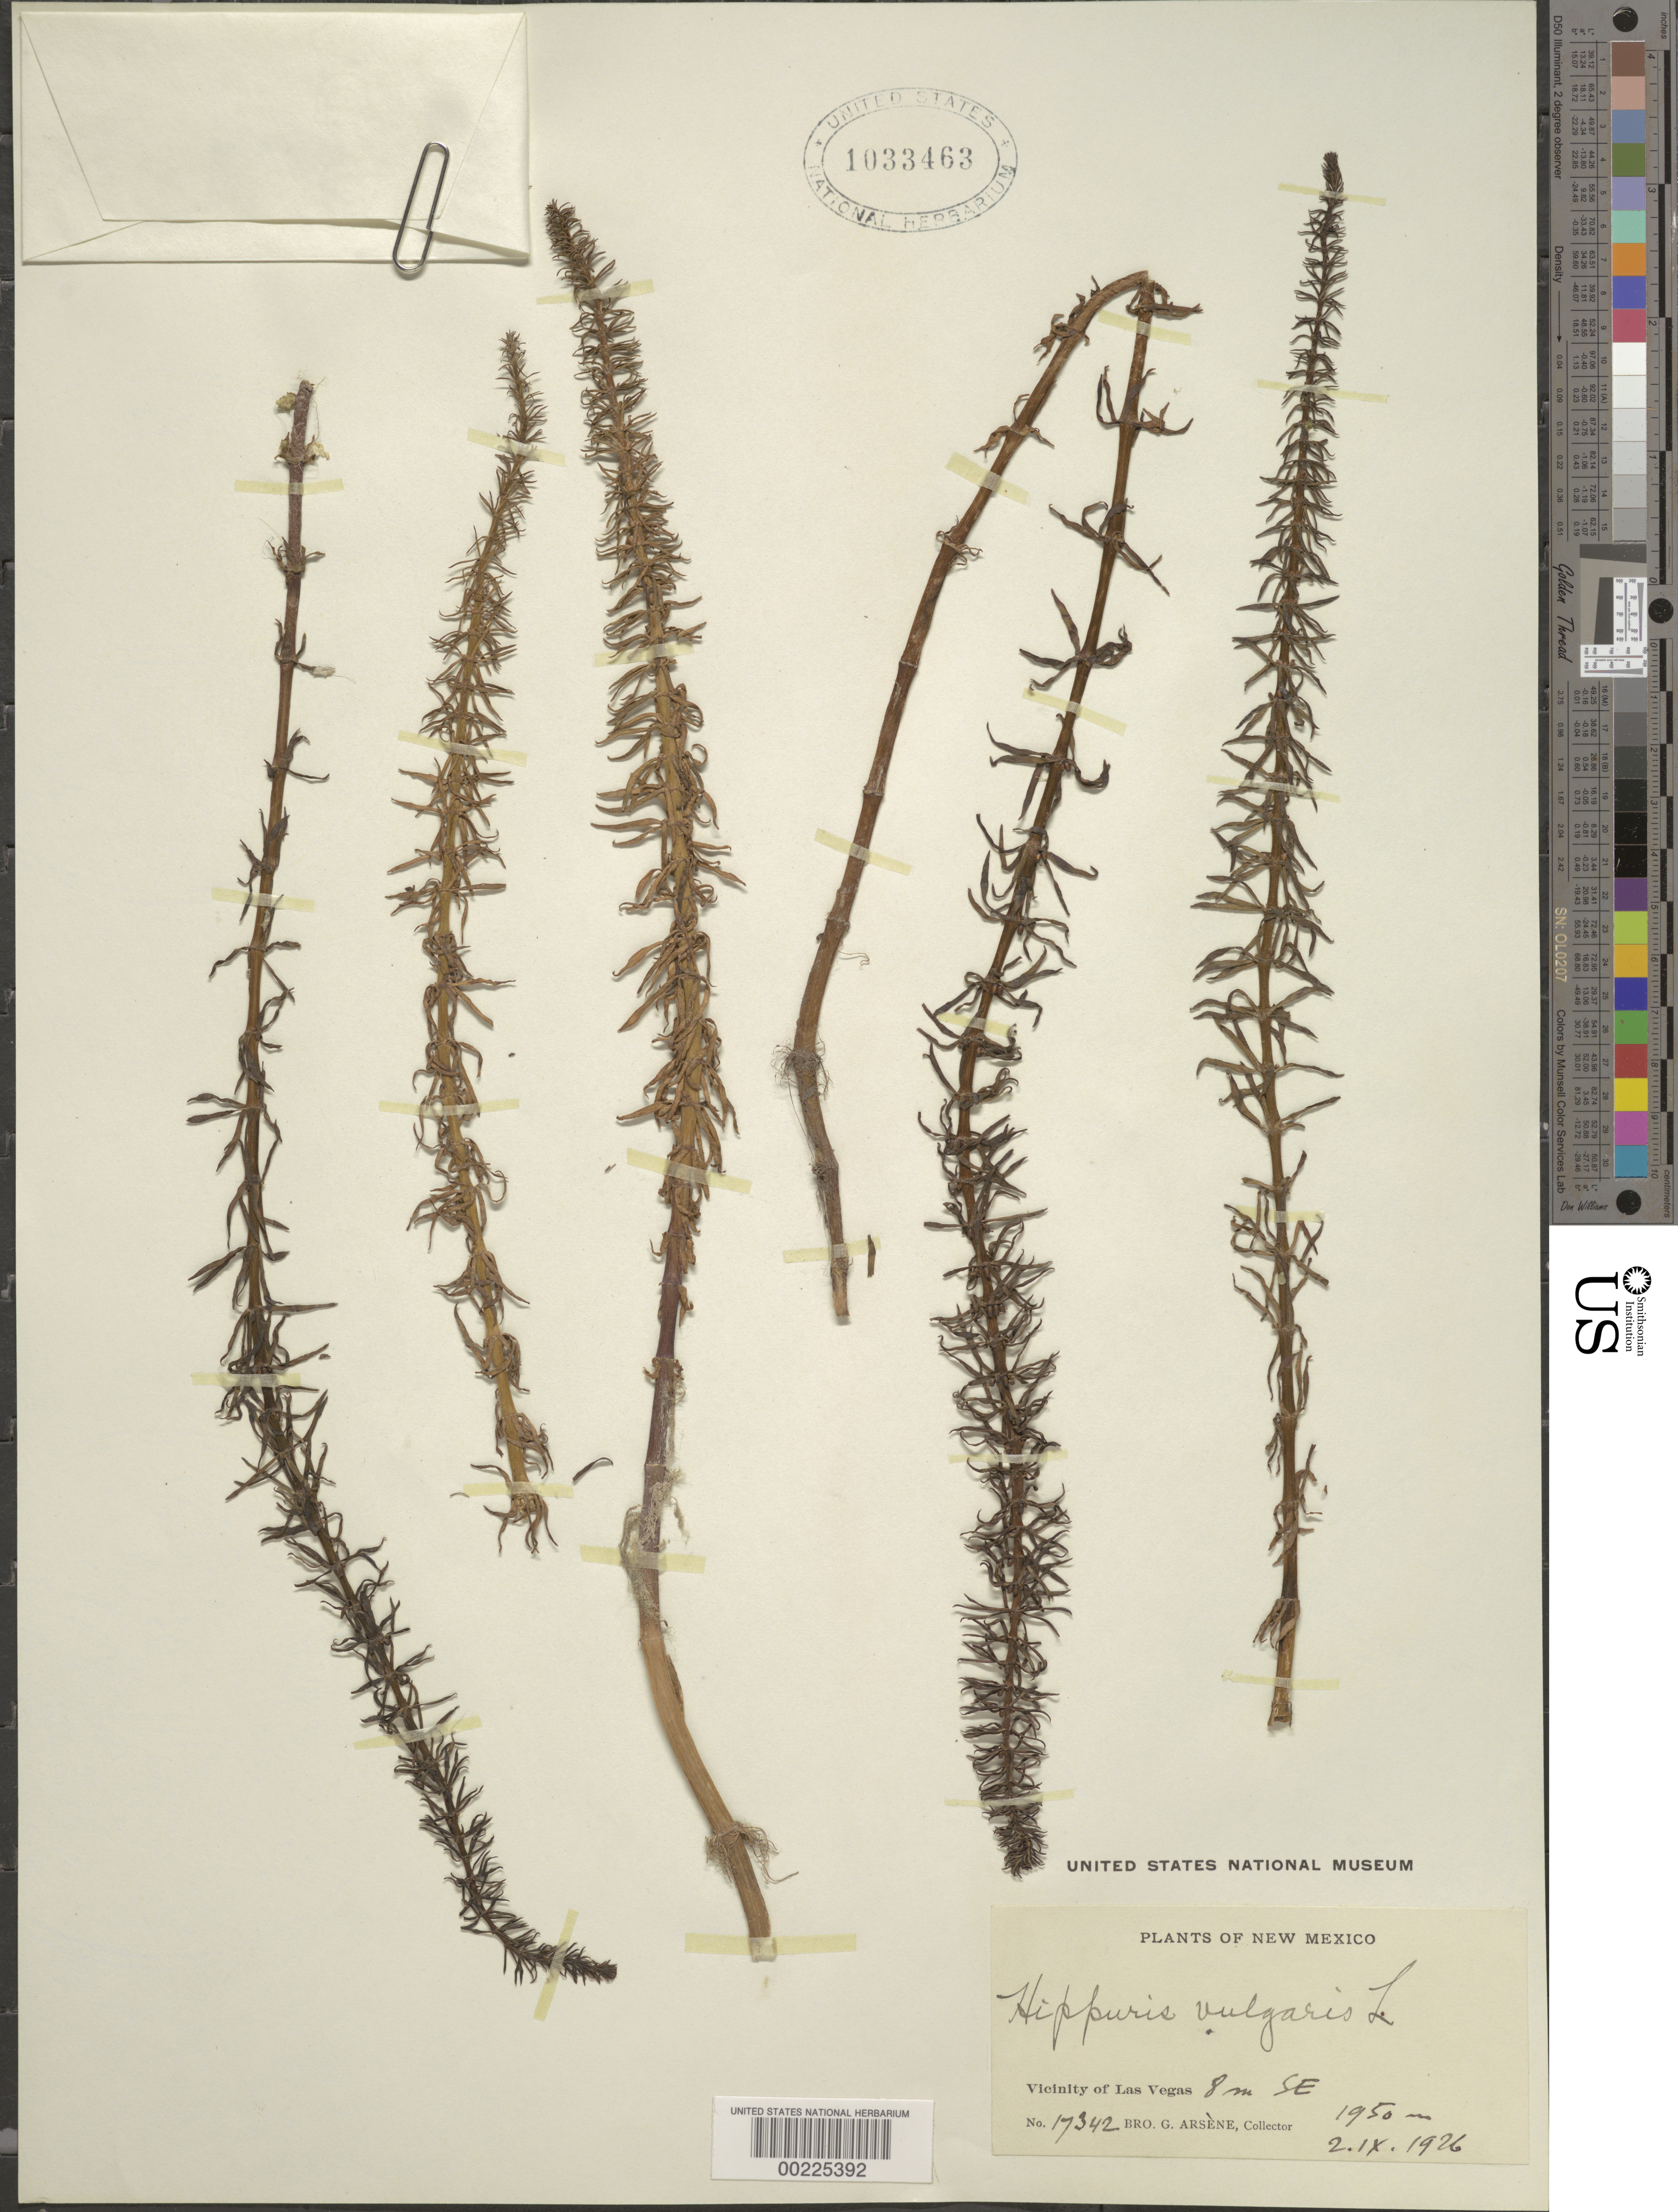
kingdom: Plantae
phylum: Tracheophyta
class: Magnoliopsida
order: Lamiales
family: Plantaginaceae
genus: Hippuris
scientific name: Hippuris tetraphylla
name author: L. f.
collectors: Bro. G. Arsène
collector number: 17342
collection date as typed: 02 Sep 1926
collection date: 1926-09-02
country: United States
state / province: New Mexico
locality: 8 m se of las vegas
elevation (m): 1950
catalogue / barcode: US 1033463